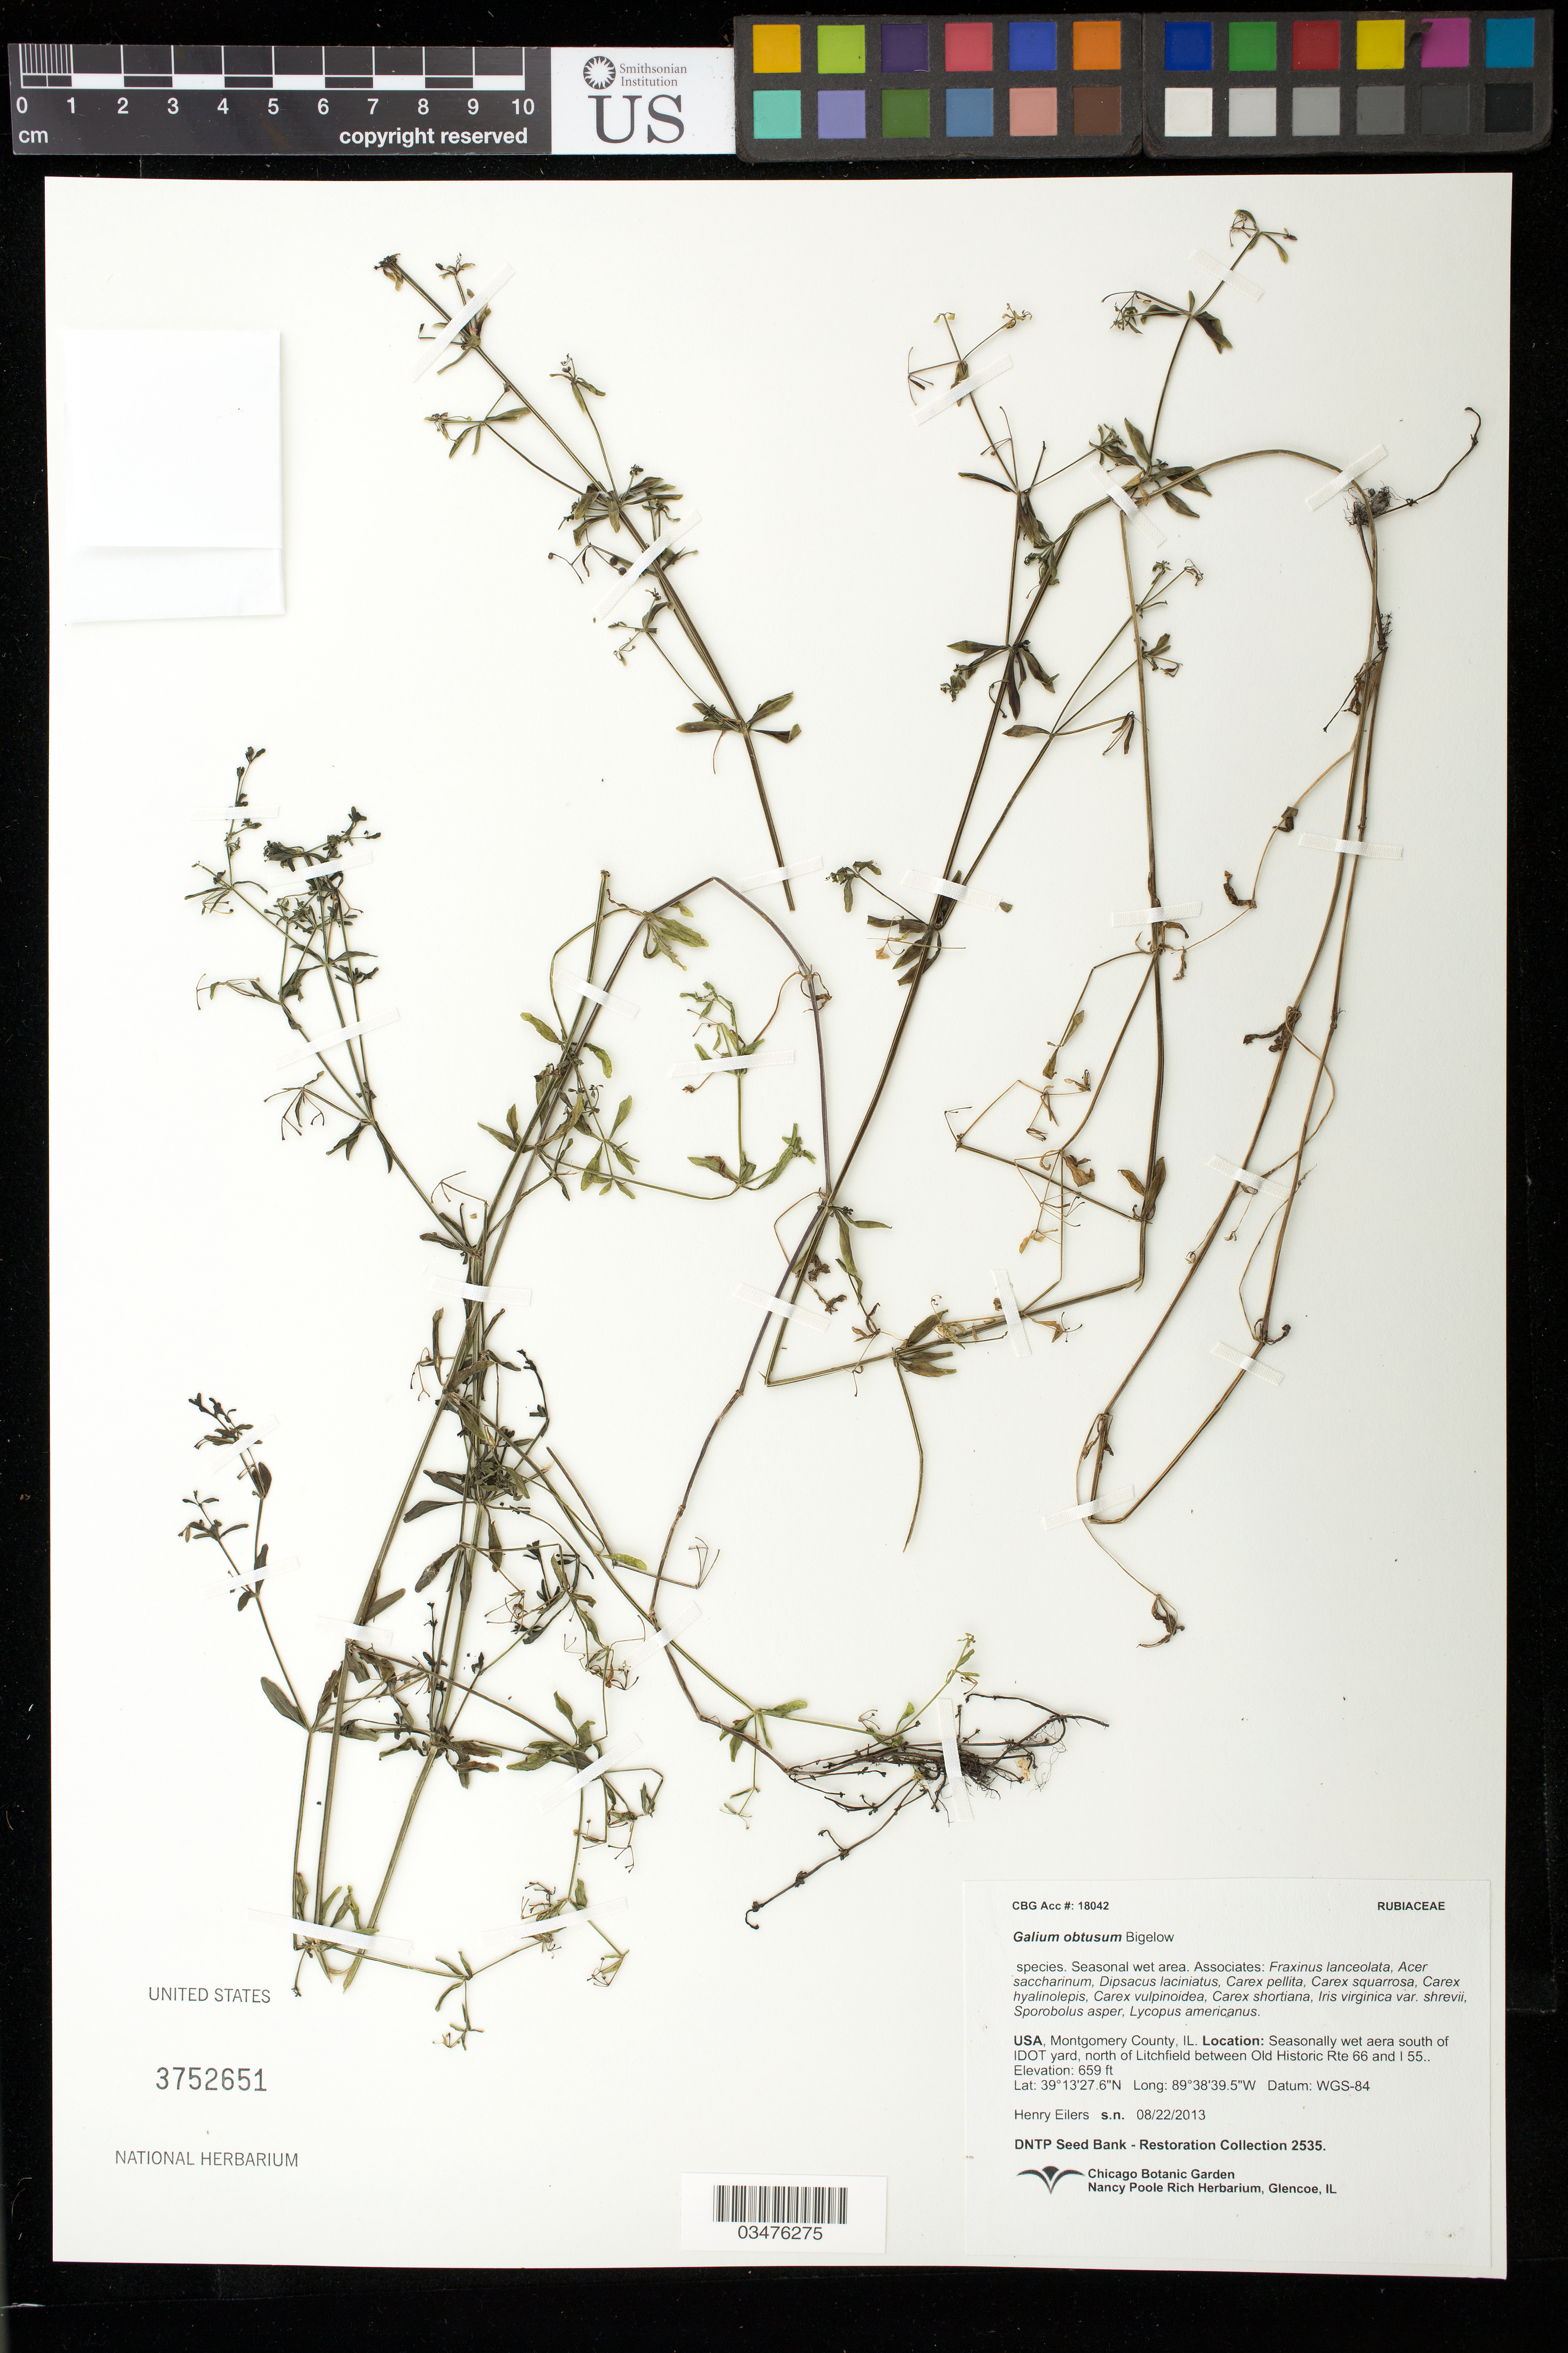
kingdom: Plantae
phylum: Tracheophyta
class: Magnoliopsida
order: Gentianales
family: Rubiaceae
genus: Galium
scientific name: Galium obtusum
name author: Bigelow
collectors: H. Eilers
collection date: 2013-08-22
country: United States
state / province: Illinois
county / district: Montgomery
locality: N of Litchfield between Old Historic Rte 66 and I-55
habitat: Seasonal wet area. With Carex pellita, Iris virginica var. shrevii, ect.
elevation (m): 201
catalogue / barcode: US 3752651